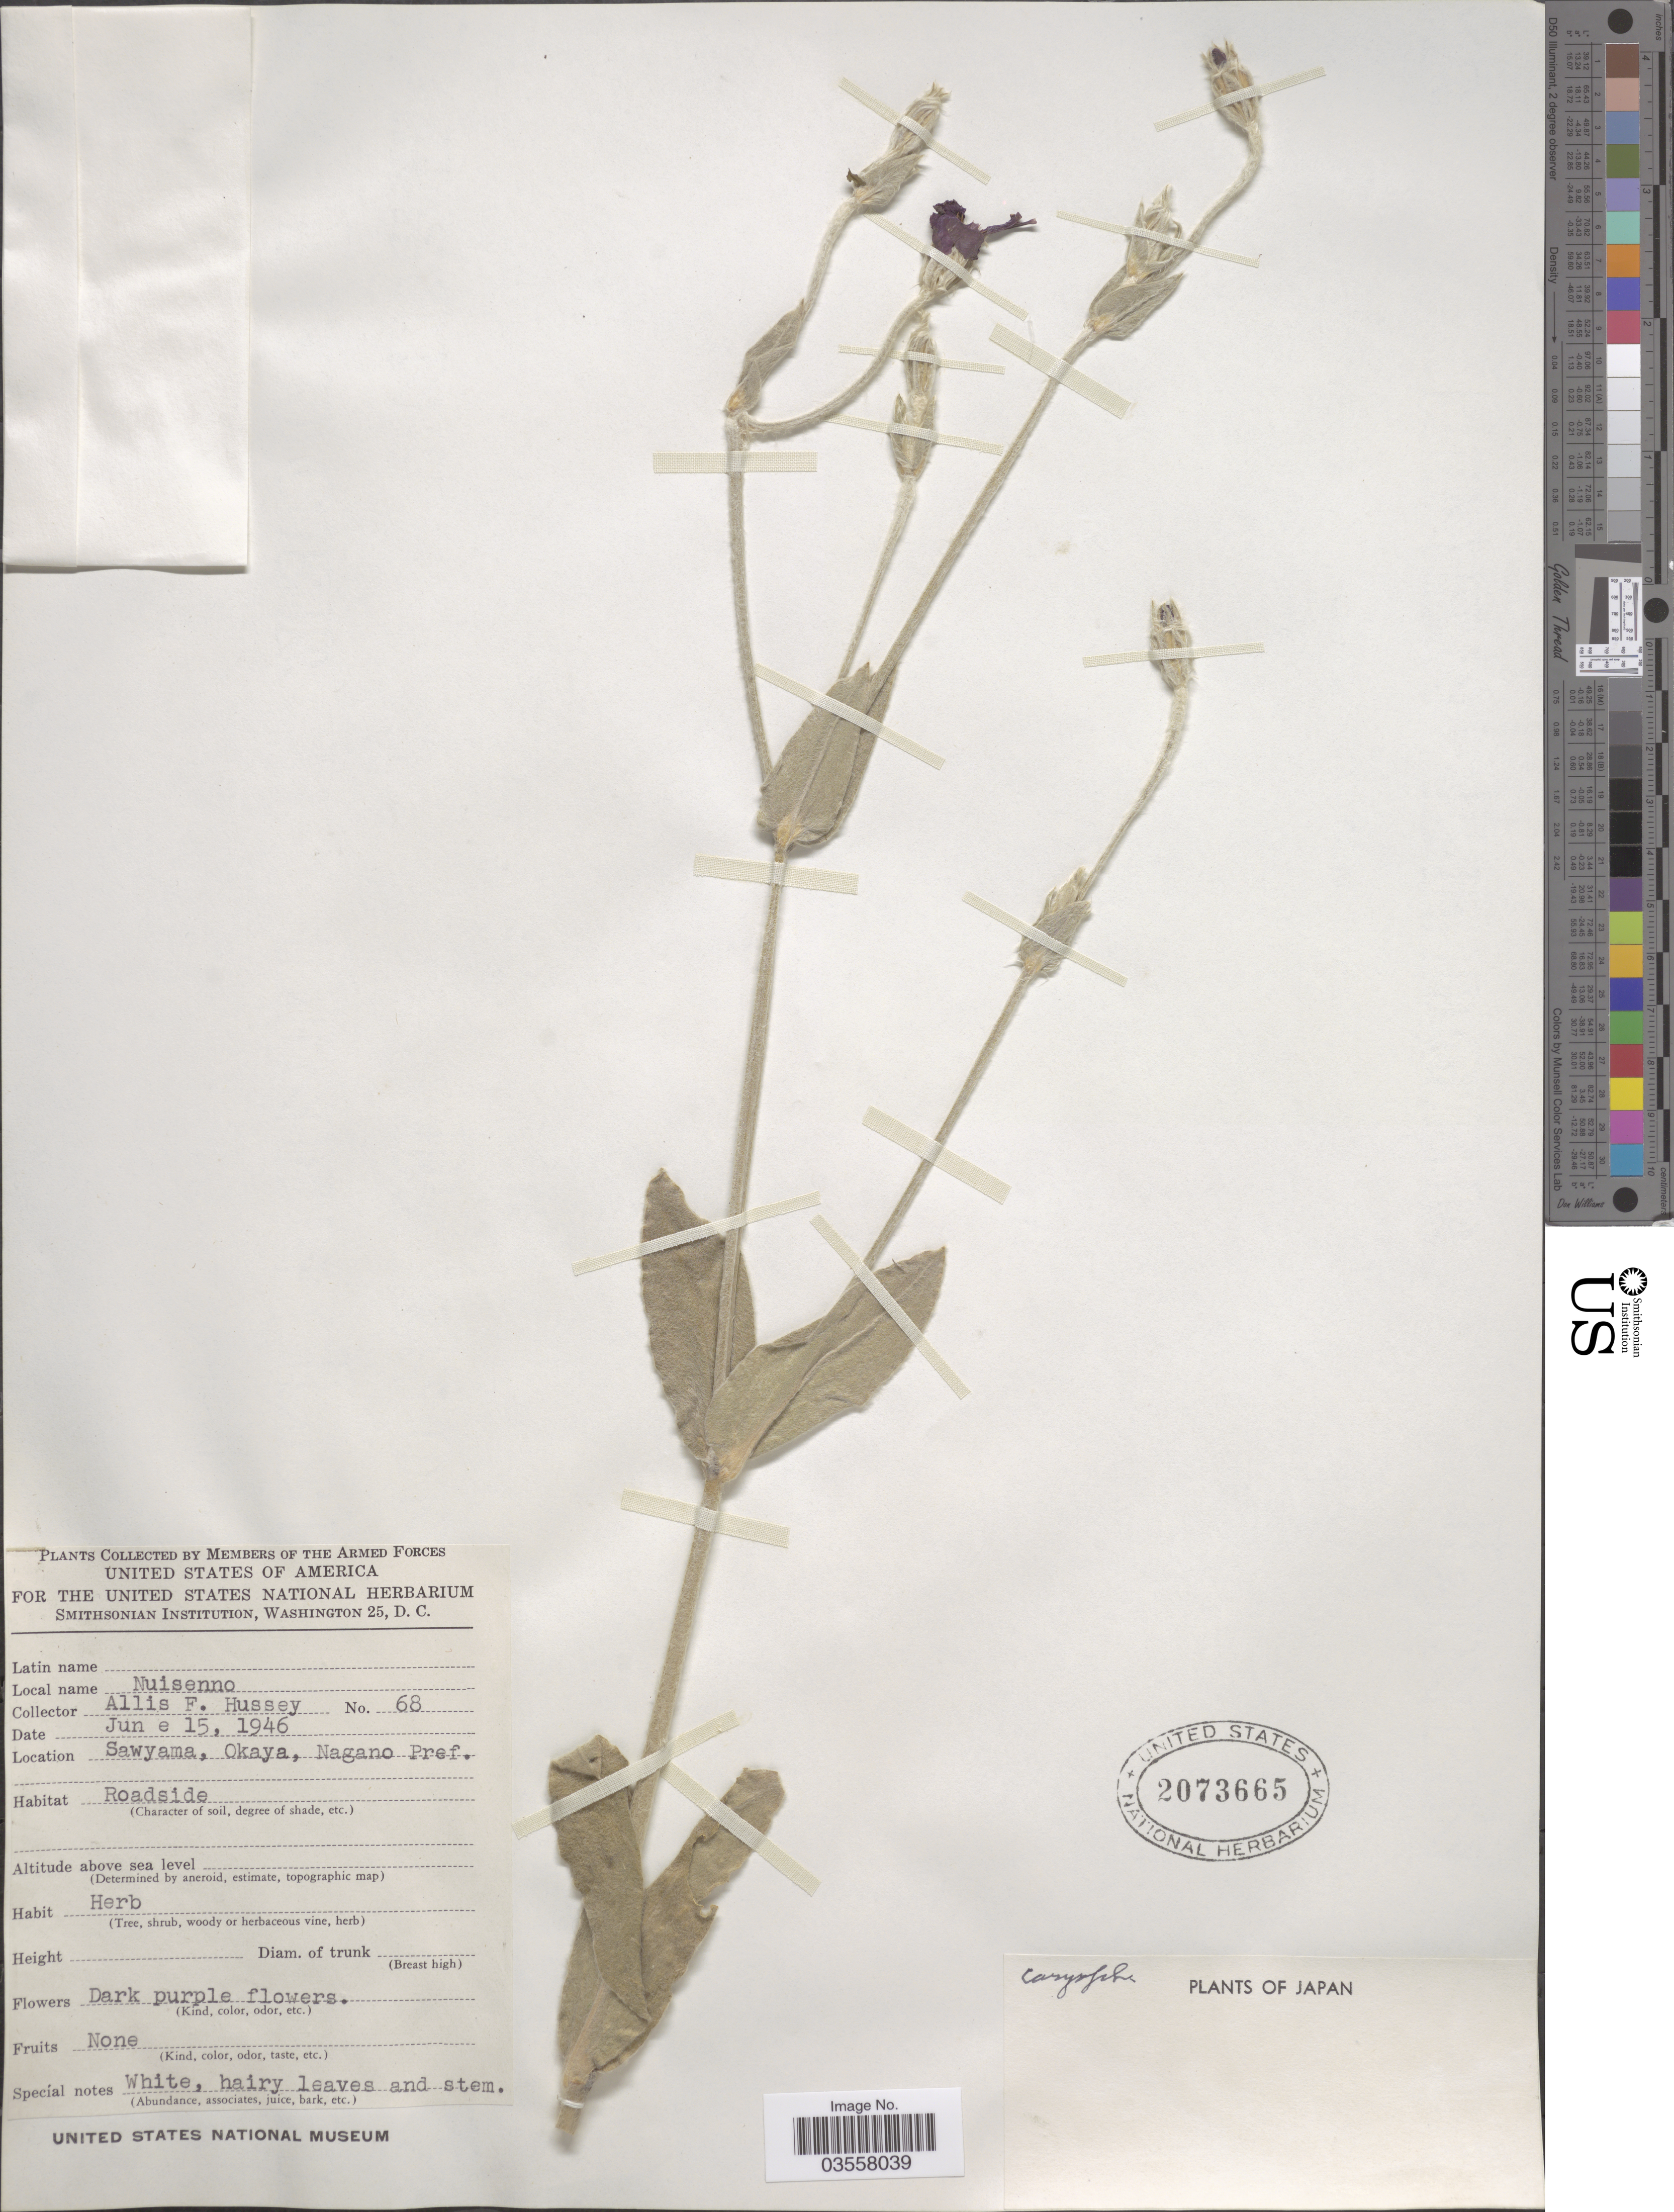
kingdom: Plantae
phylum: Tracheophyta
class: Magnoliopsida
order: Caryophyllales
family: Caryophyllaceae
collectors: A. Hussey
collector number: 68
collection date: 1946-06-15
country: Japan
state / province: Nagano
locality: Sawyama, Okaya, Nagano Pref.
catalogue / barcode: US 2073665